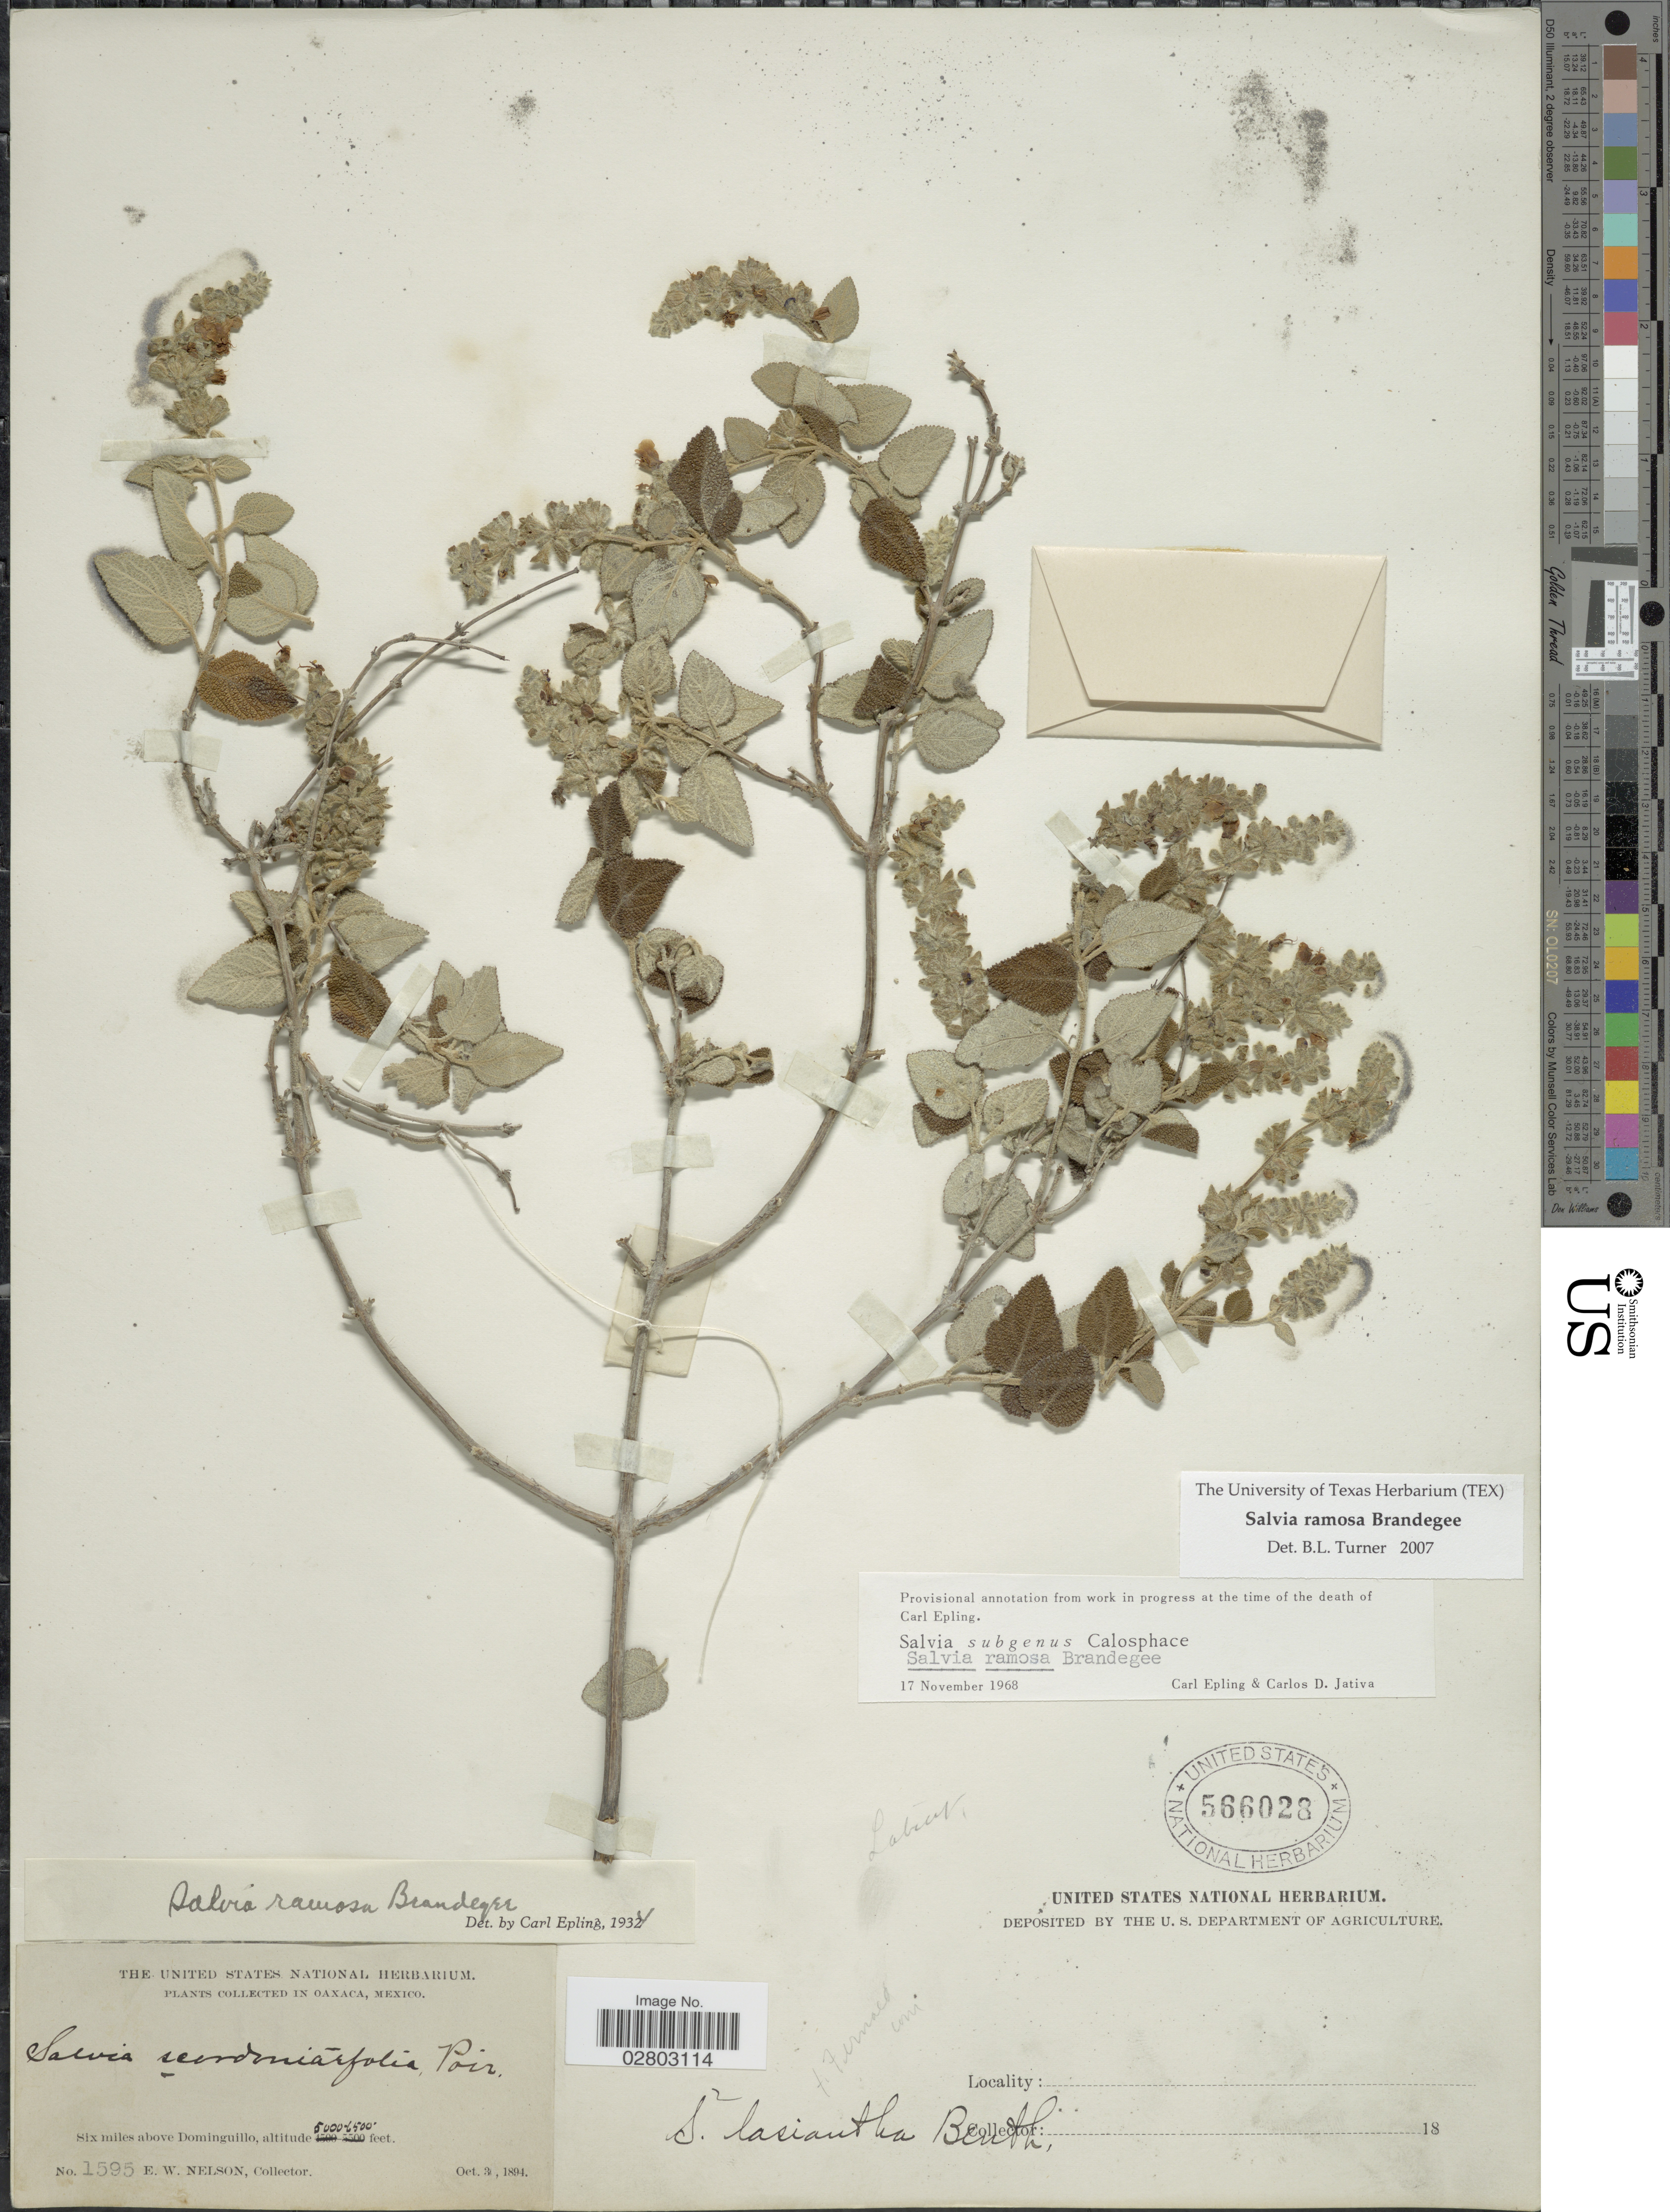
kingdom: Plantae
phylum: Tracheophyta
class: Magnoliopsida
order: Lamiales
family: Lamiaceae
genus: Salvia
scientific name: Salvia ramosa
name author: Brandegee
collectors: E. W. Nelson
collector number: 1595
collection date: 1894-10-03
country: Mexico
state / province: Oaxaca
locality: Six miles above Dominguillo.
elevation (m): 1524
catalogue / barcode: US 566028